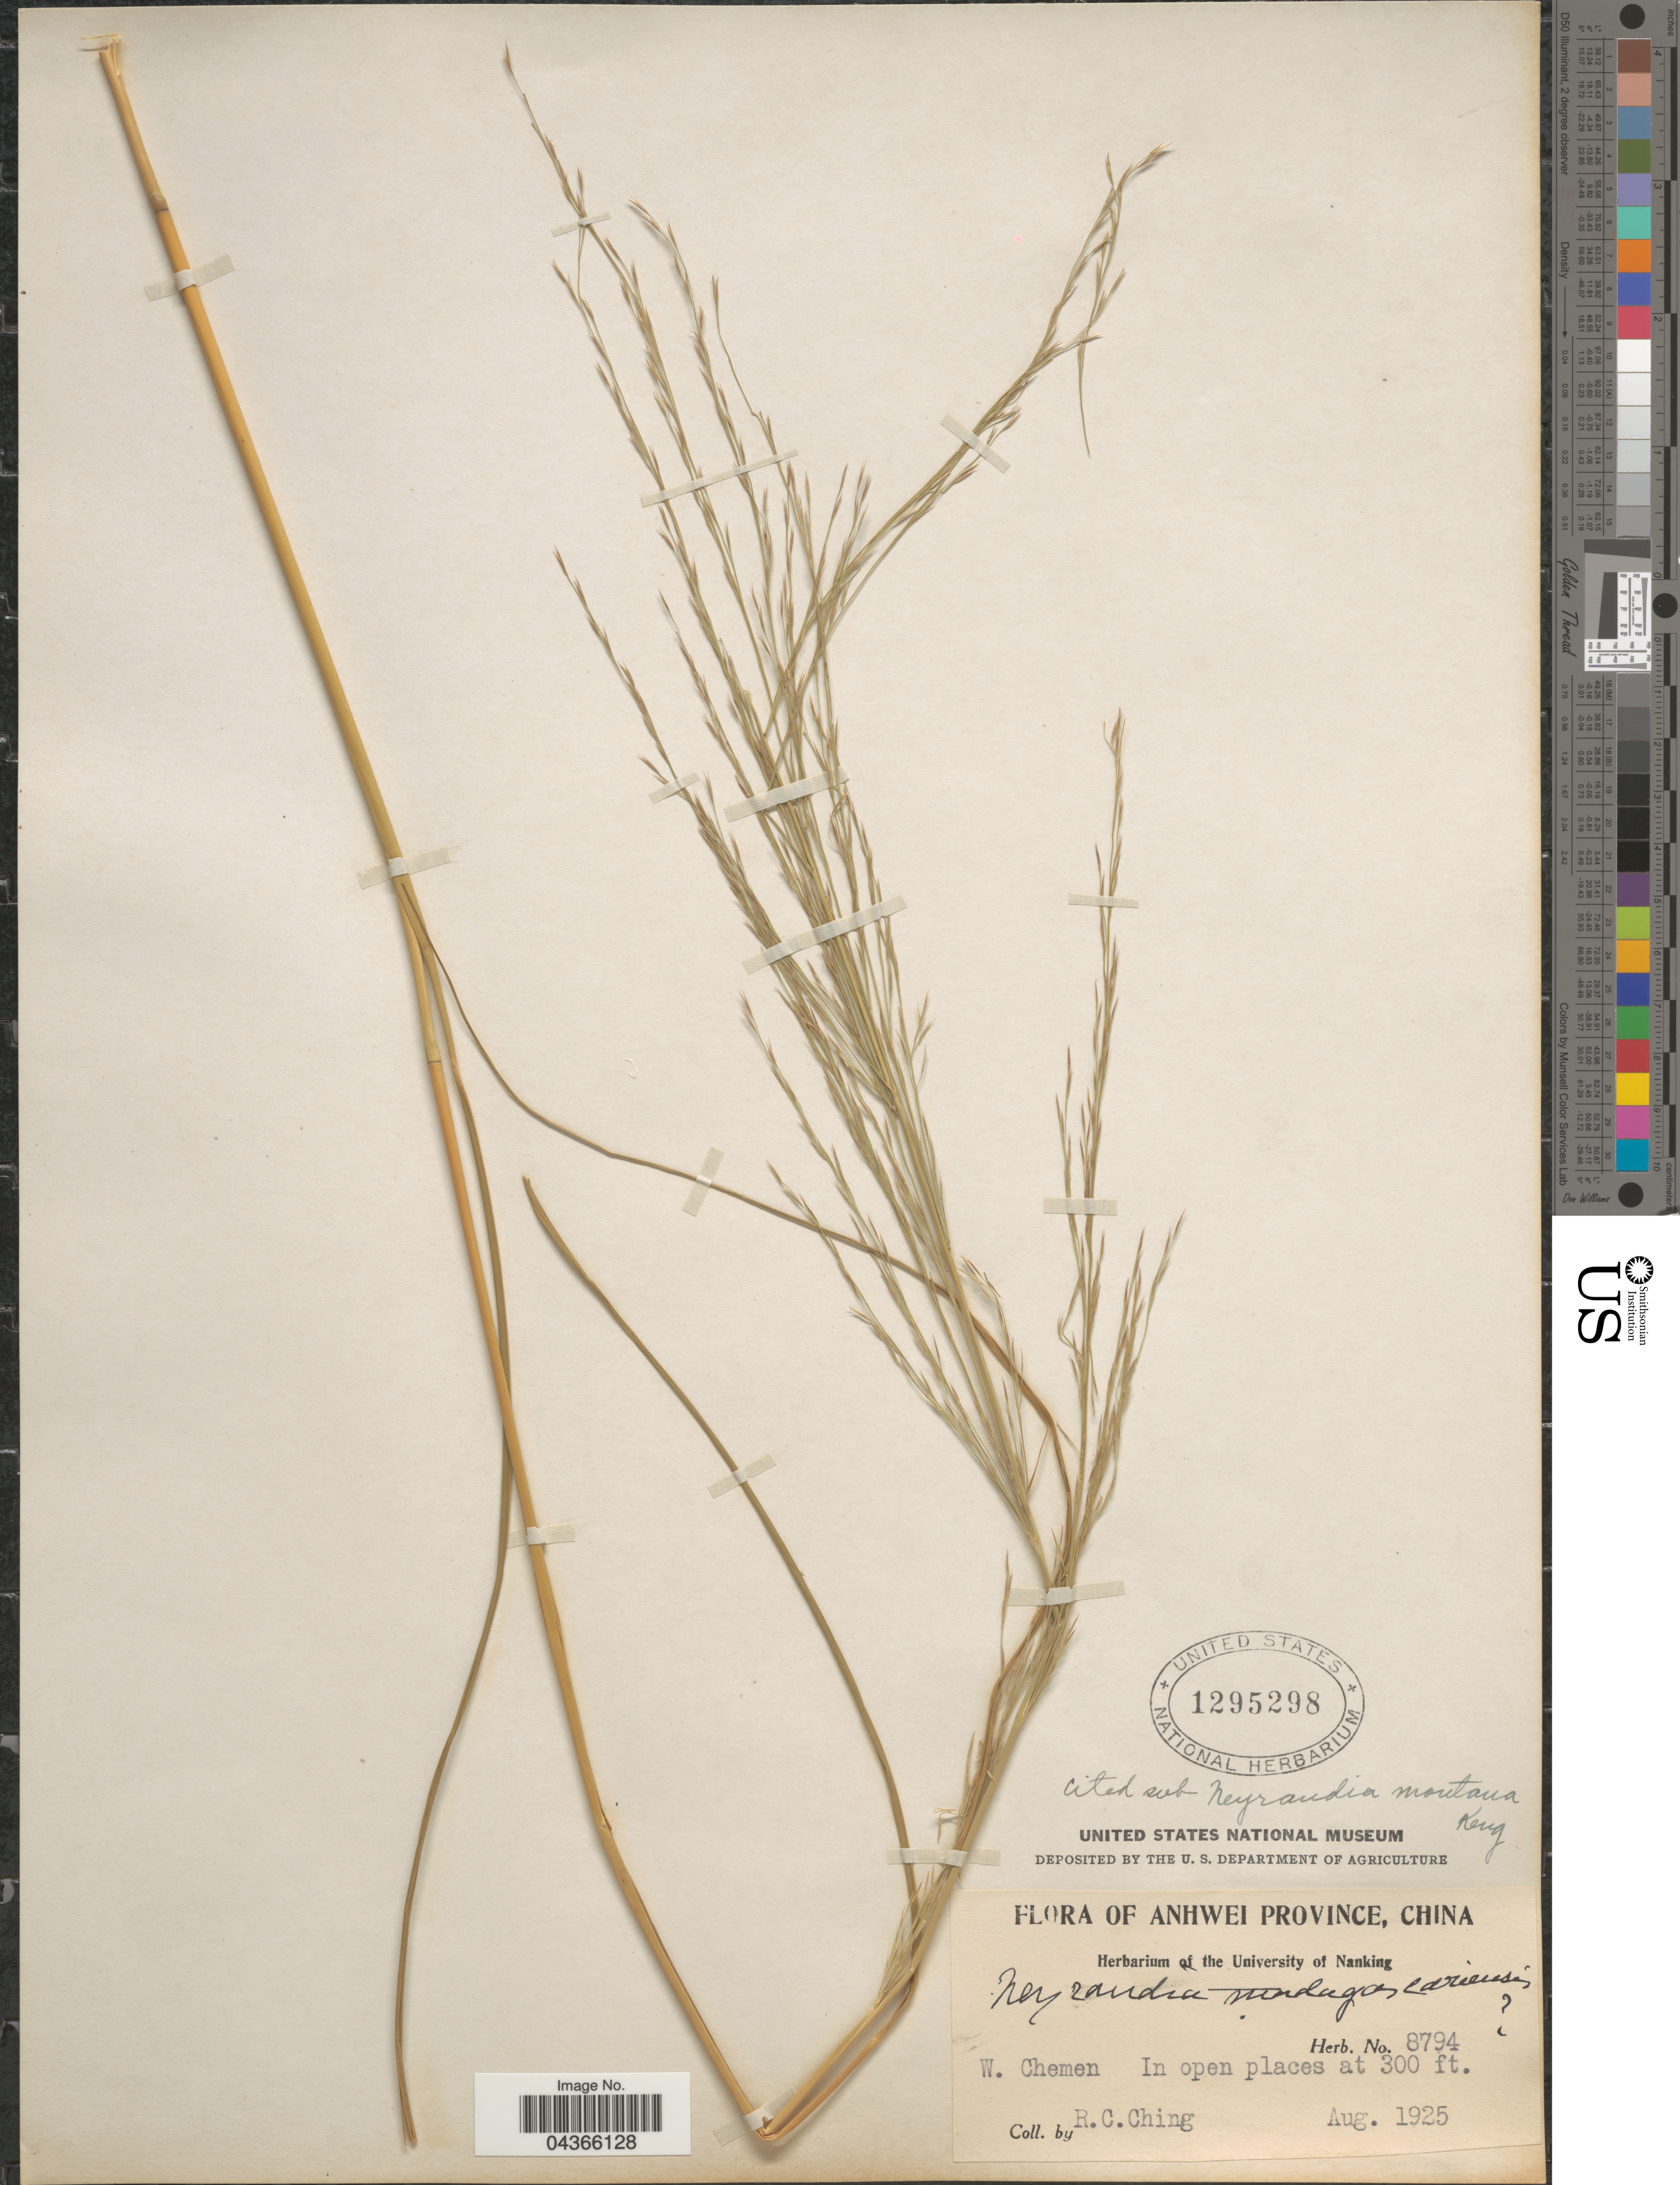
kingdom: Plantae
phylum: Tracheophyta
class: Liliopsida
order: Poales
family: Poaceae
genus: Neyraudia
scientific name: Neyraudia montana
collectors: R. C. Ching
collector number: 8794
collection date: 1925-08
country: China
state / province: Anhui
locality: Anhwei Province. W. Chemen.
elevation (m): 91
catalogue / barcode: US 1295298